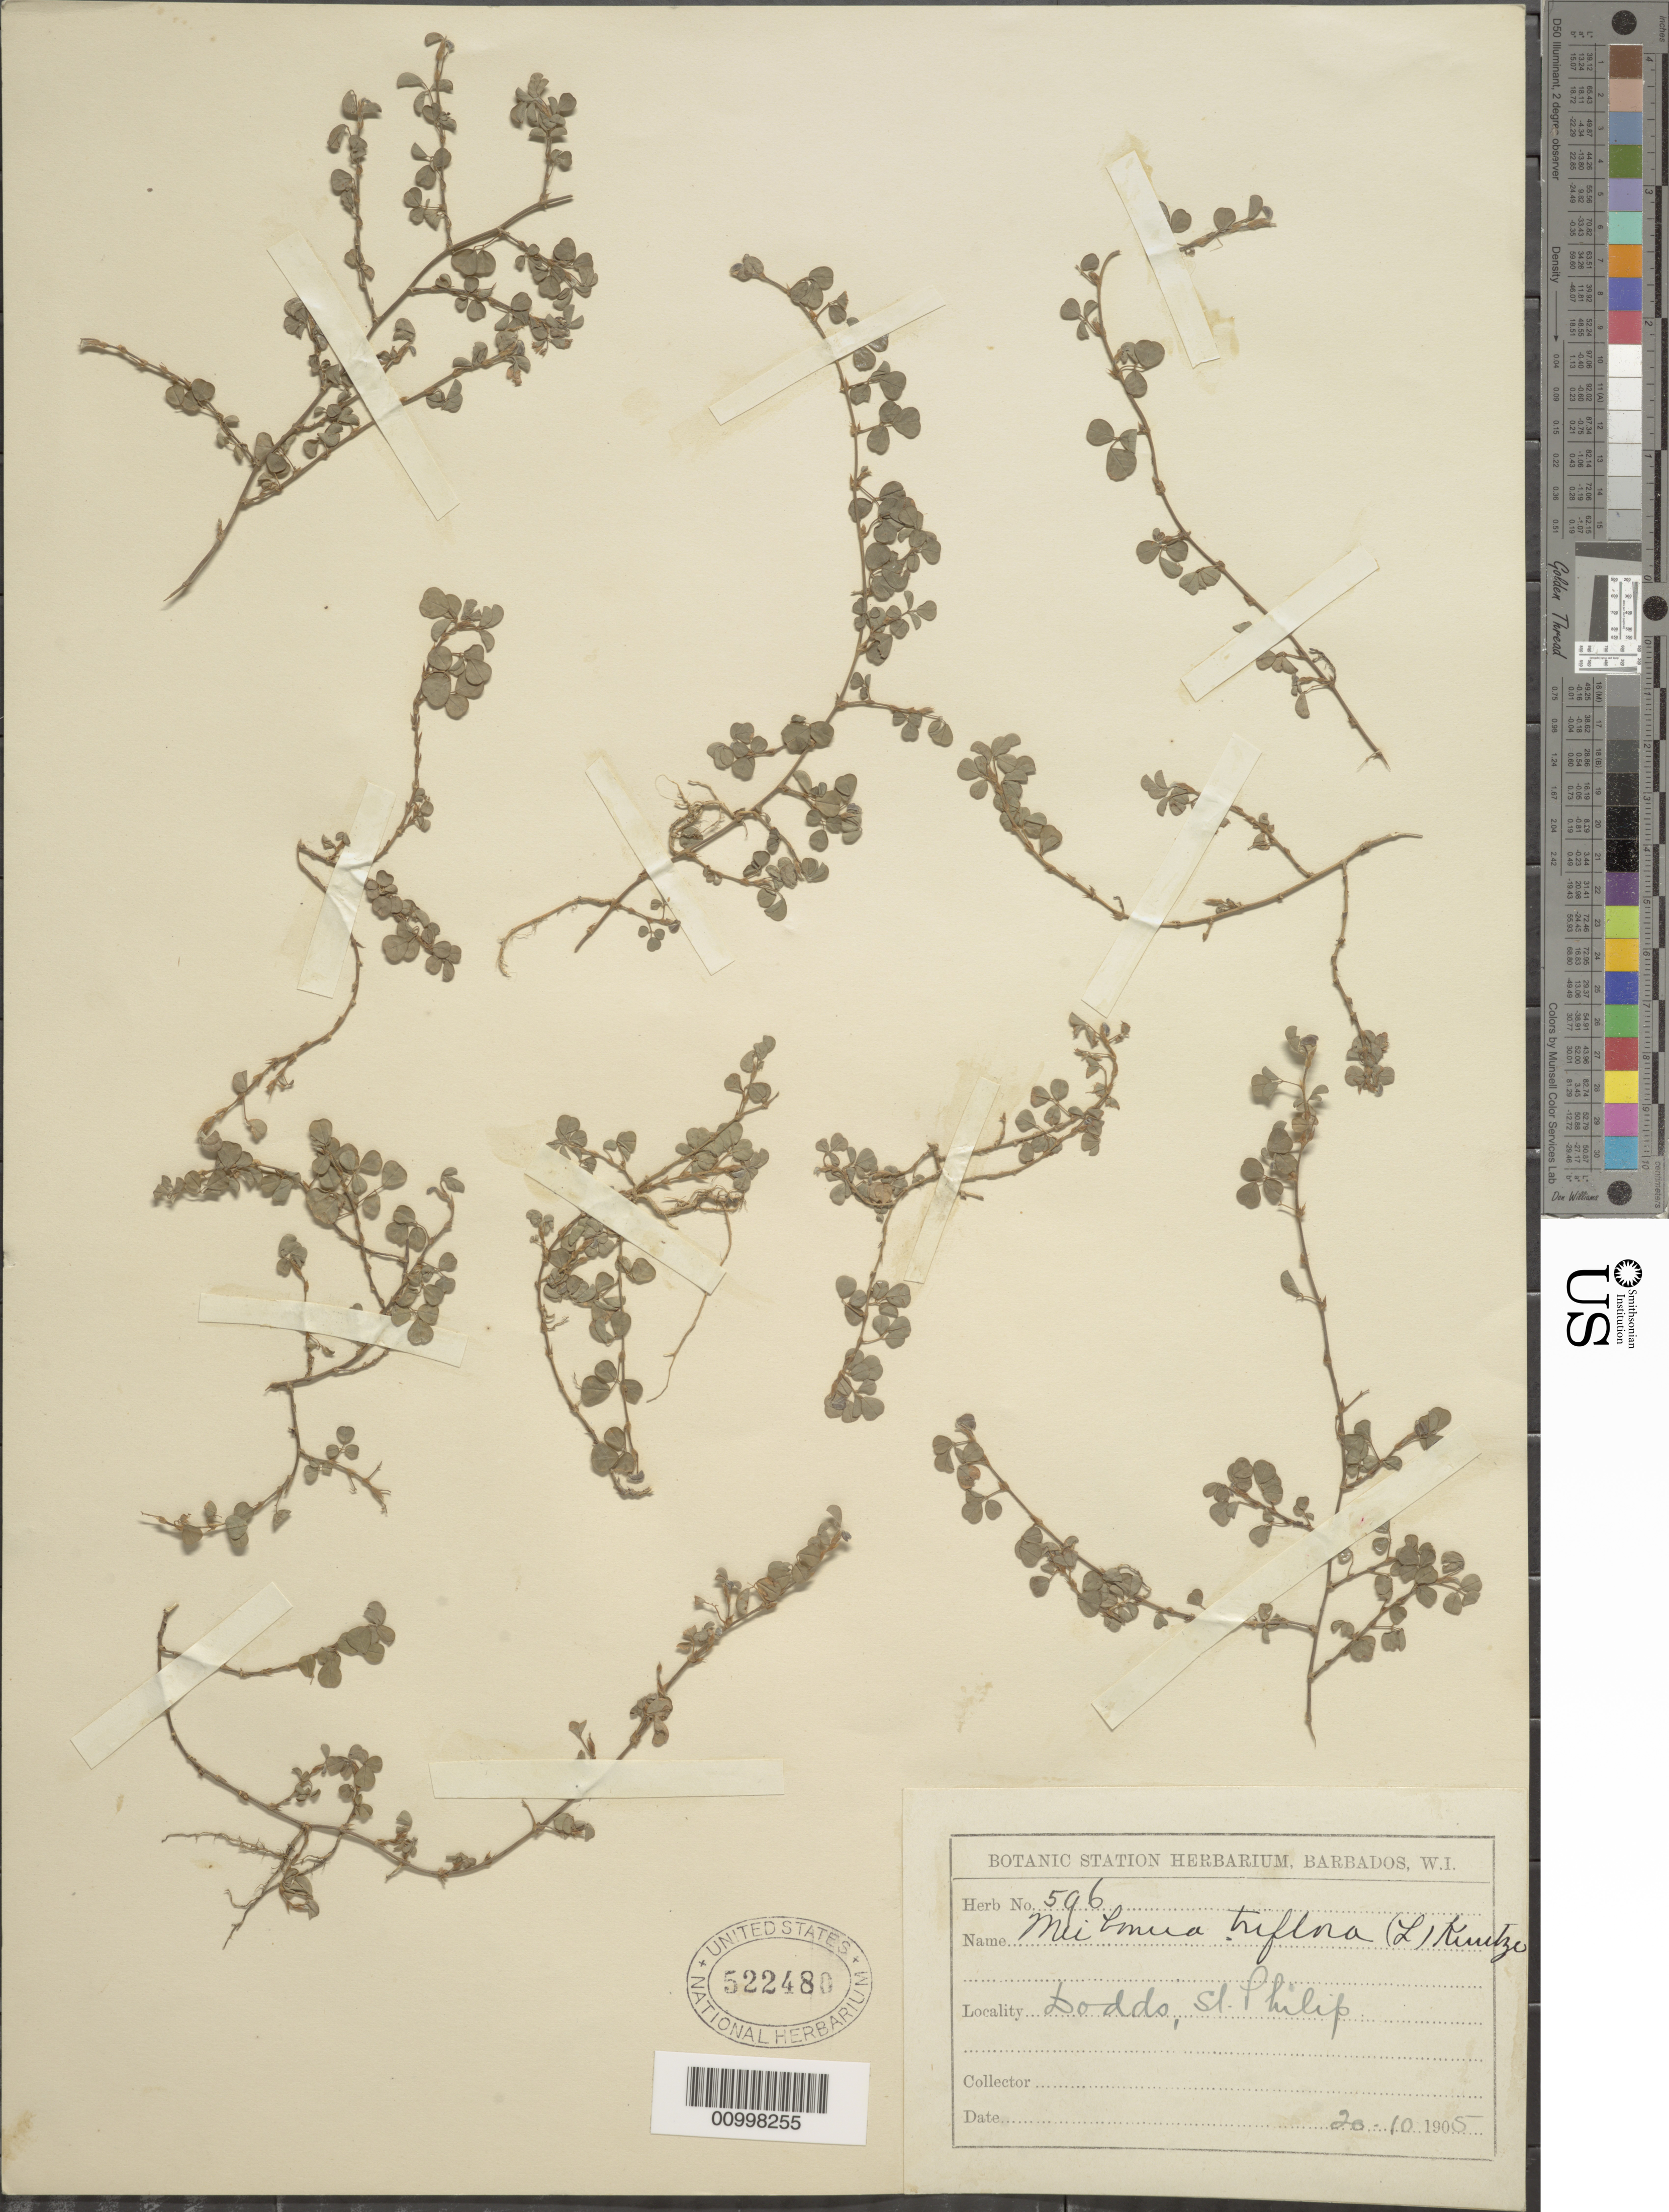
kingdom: Plantae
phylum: Tracheophyta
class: Magnoliopsida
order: Fabales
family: Fabaceae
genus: Grona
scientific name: Grona triflora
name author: (L.) H. Ohashi & K. Ohashi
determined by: Strong, Mark T., (BOT), Smithsonian Institution - National Museum of Natural History (UNITED STATES)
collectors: ex herb. Bot. Sta. Barbados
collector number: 596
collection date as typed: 20 Oct 1905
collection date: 1905-10-20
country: Barbados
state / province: Saint Philip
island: Barbados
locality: Dodds.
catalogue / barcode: US 522480